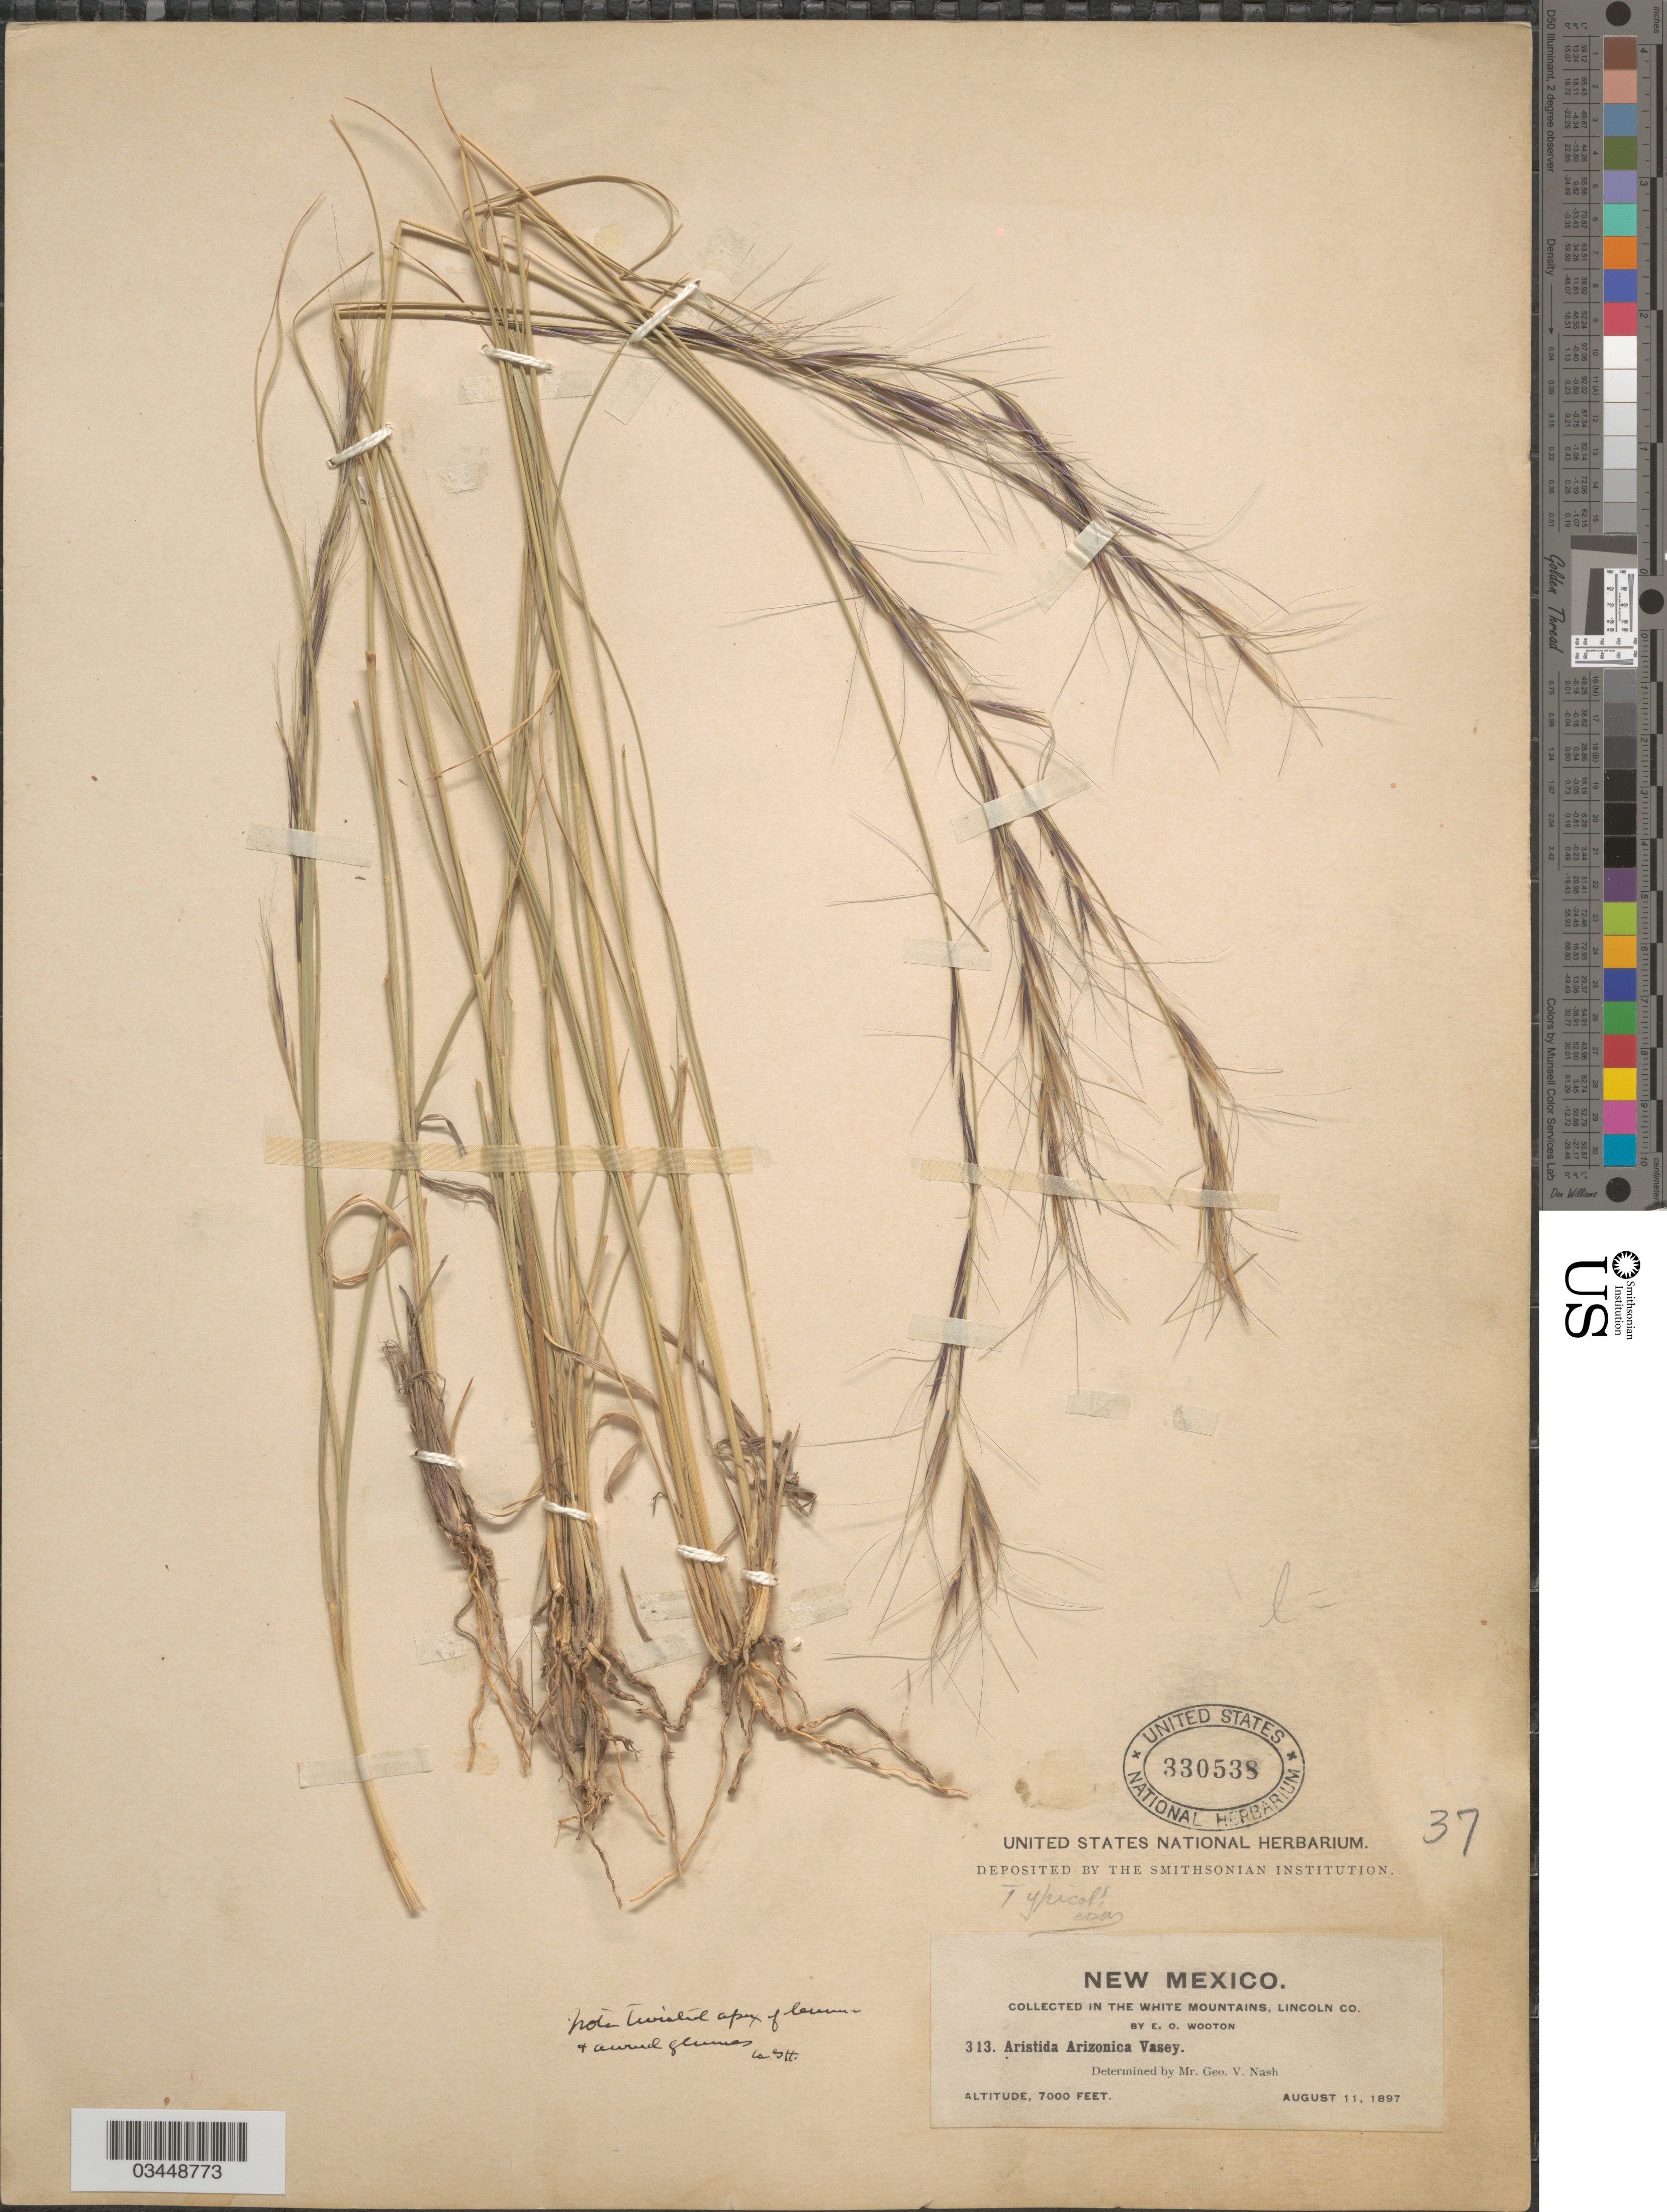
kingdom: Plantae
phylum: Tracheophyta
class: Liliopsida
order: Poales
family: Poaceae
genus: Aristida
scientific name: Aristida arizonica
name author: Vasey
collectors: E. O. Wooton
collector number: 313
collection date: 1897-08-11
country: United States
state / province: New Mexico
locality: In the White Mountains, Lincoln Co.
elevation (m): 2134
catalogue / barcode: US 330538